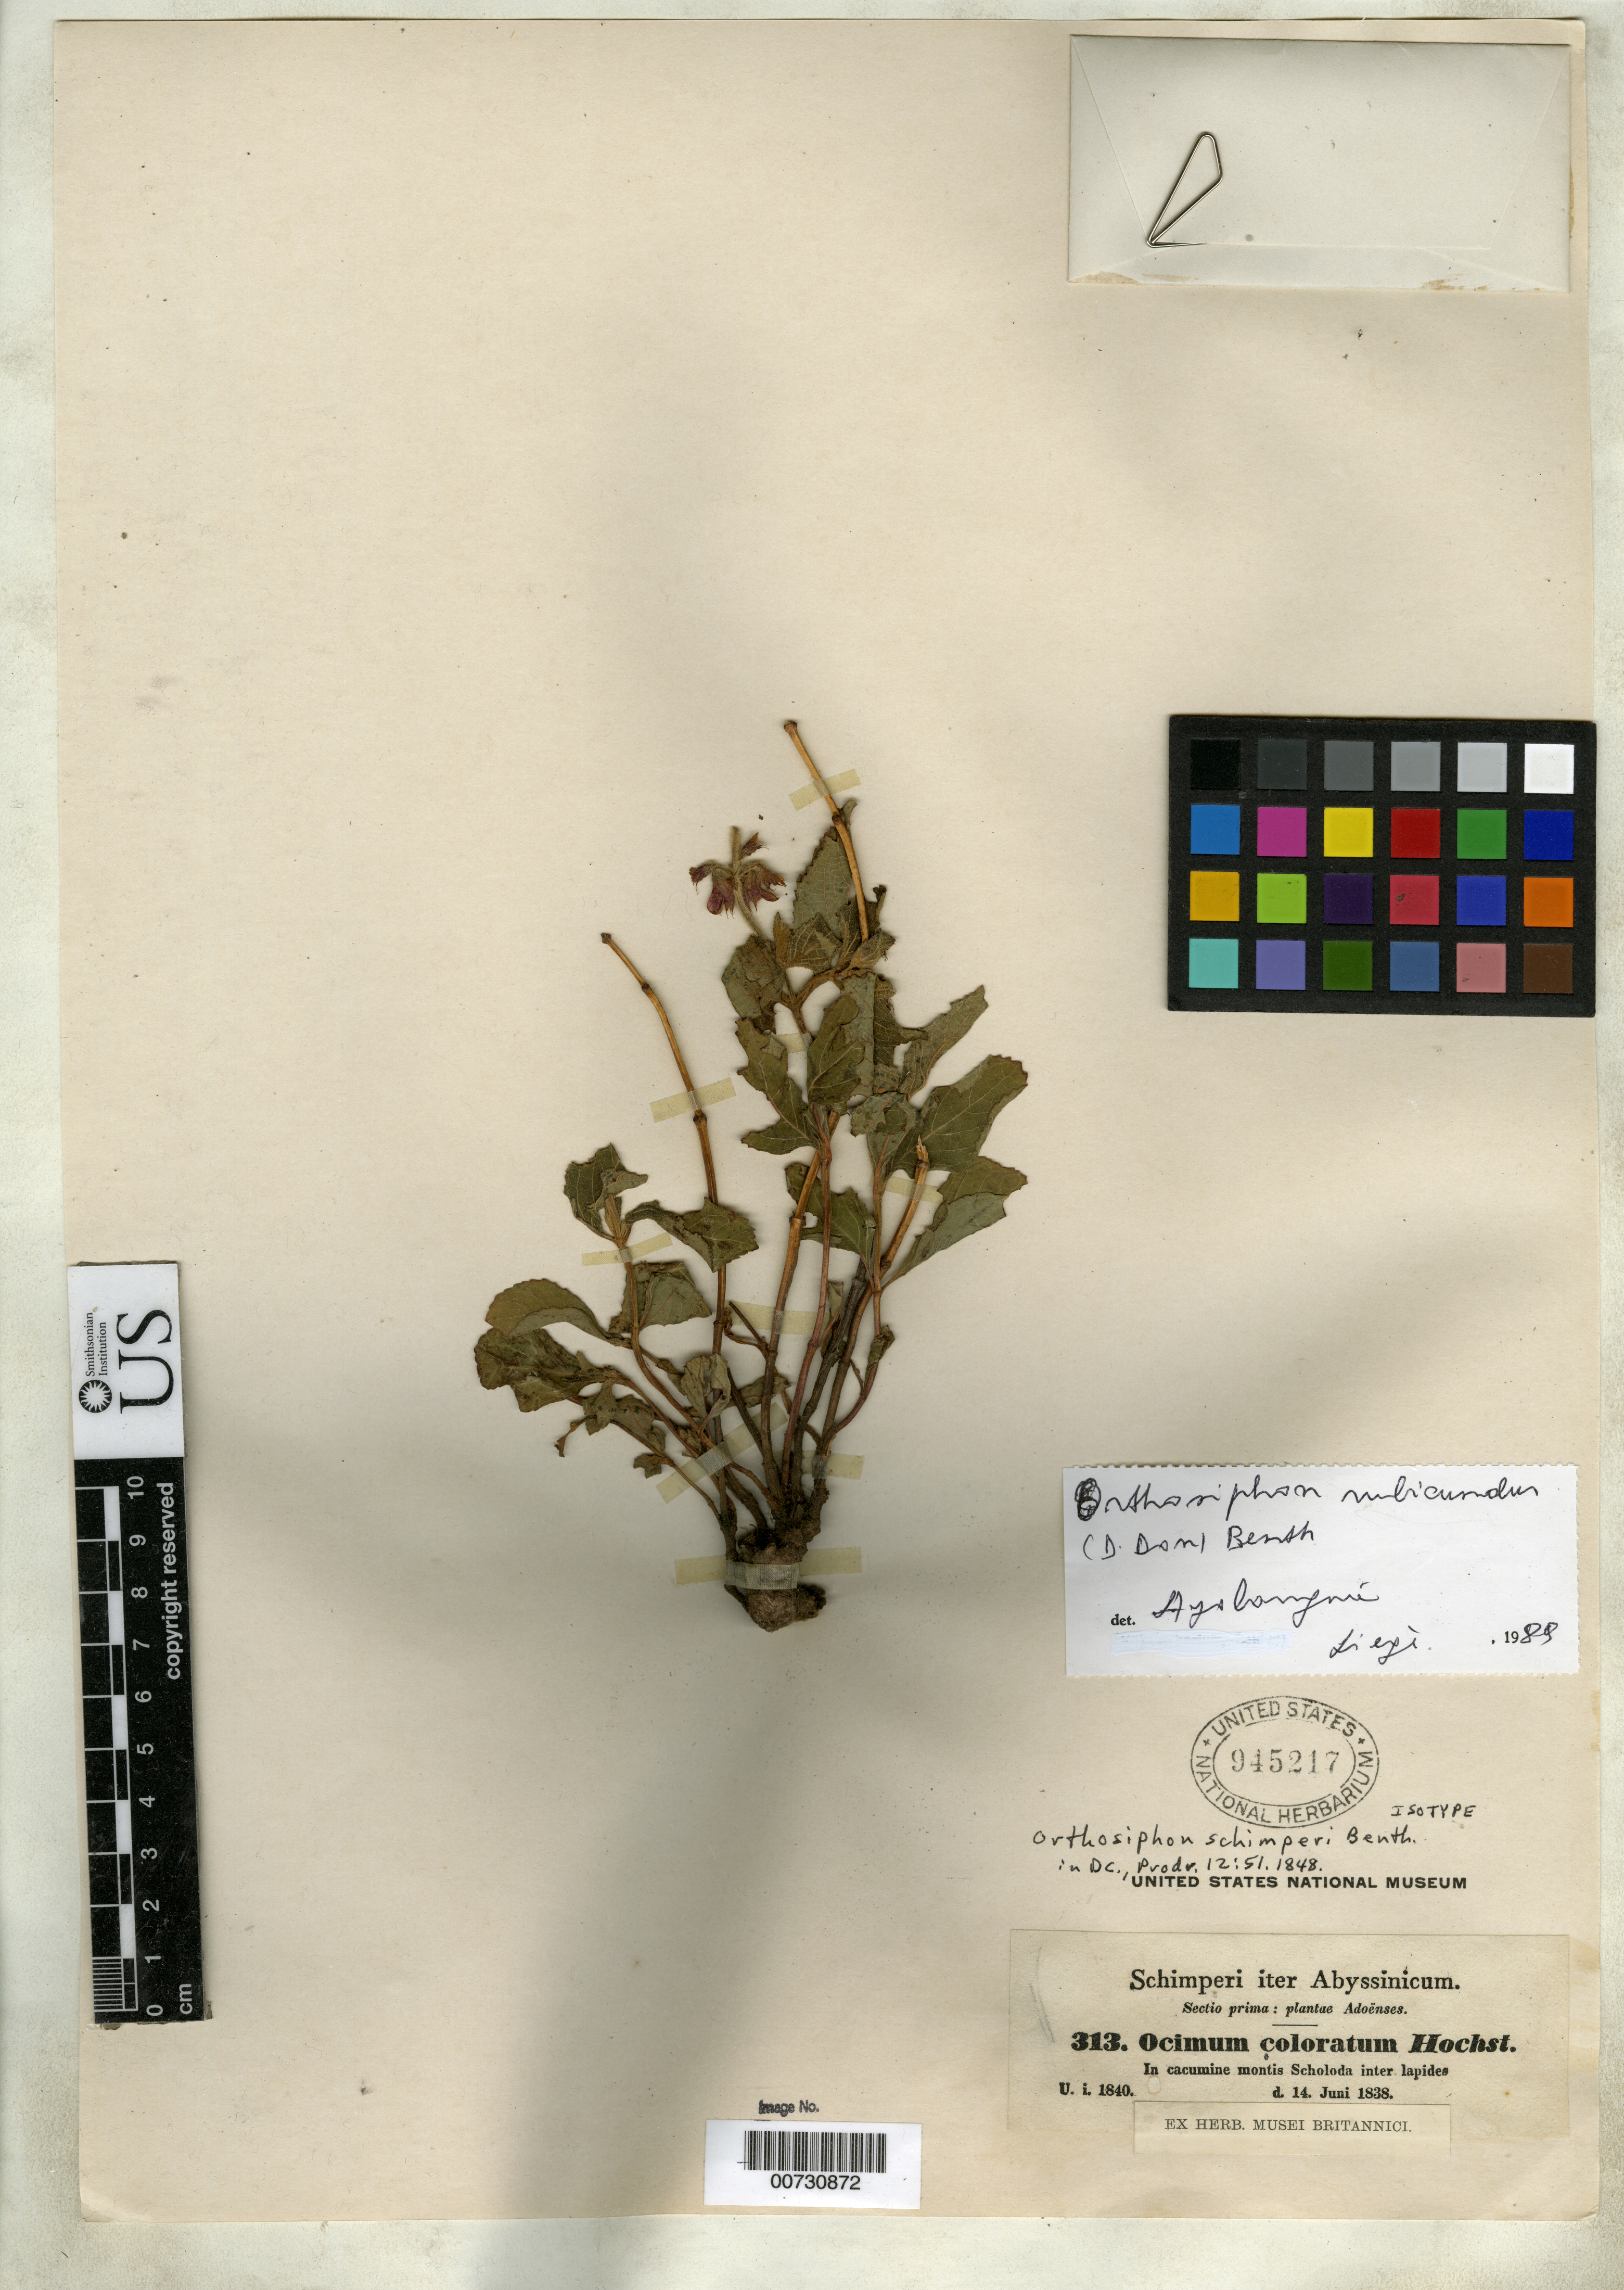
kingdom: Plantae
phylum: Tracheophyta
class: Magnoliopsida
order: Lamiales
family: Lamiaceae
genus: Orthosiphon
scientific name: Orthosiphon schimperi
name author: Benth. in DC.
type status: Isotype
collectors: G. W. Schimper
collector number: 313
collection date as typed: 14 Jun 1838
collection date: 1838-06-14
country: Ethiopia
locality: In cacumine montis Scholoda inter lapides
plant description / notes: Ex Herb. Musei Britannici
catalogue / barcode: US 945217